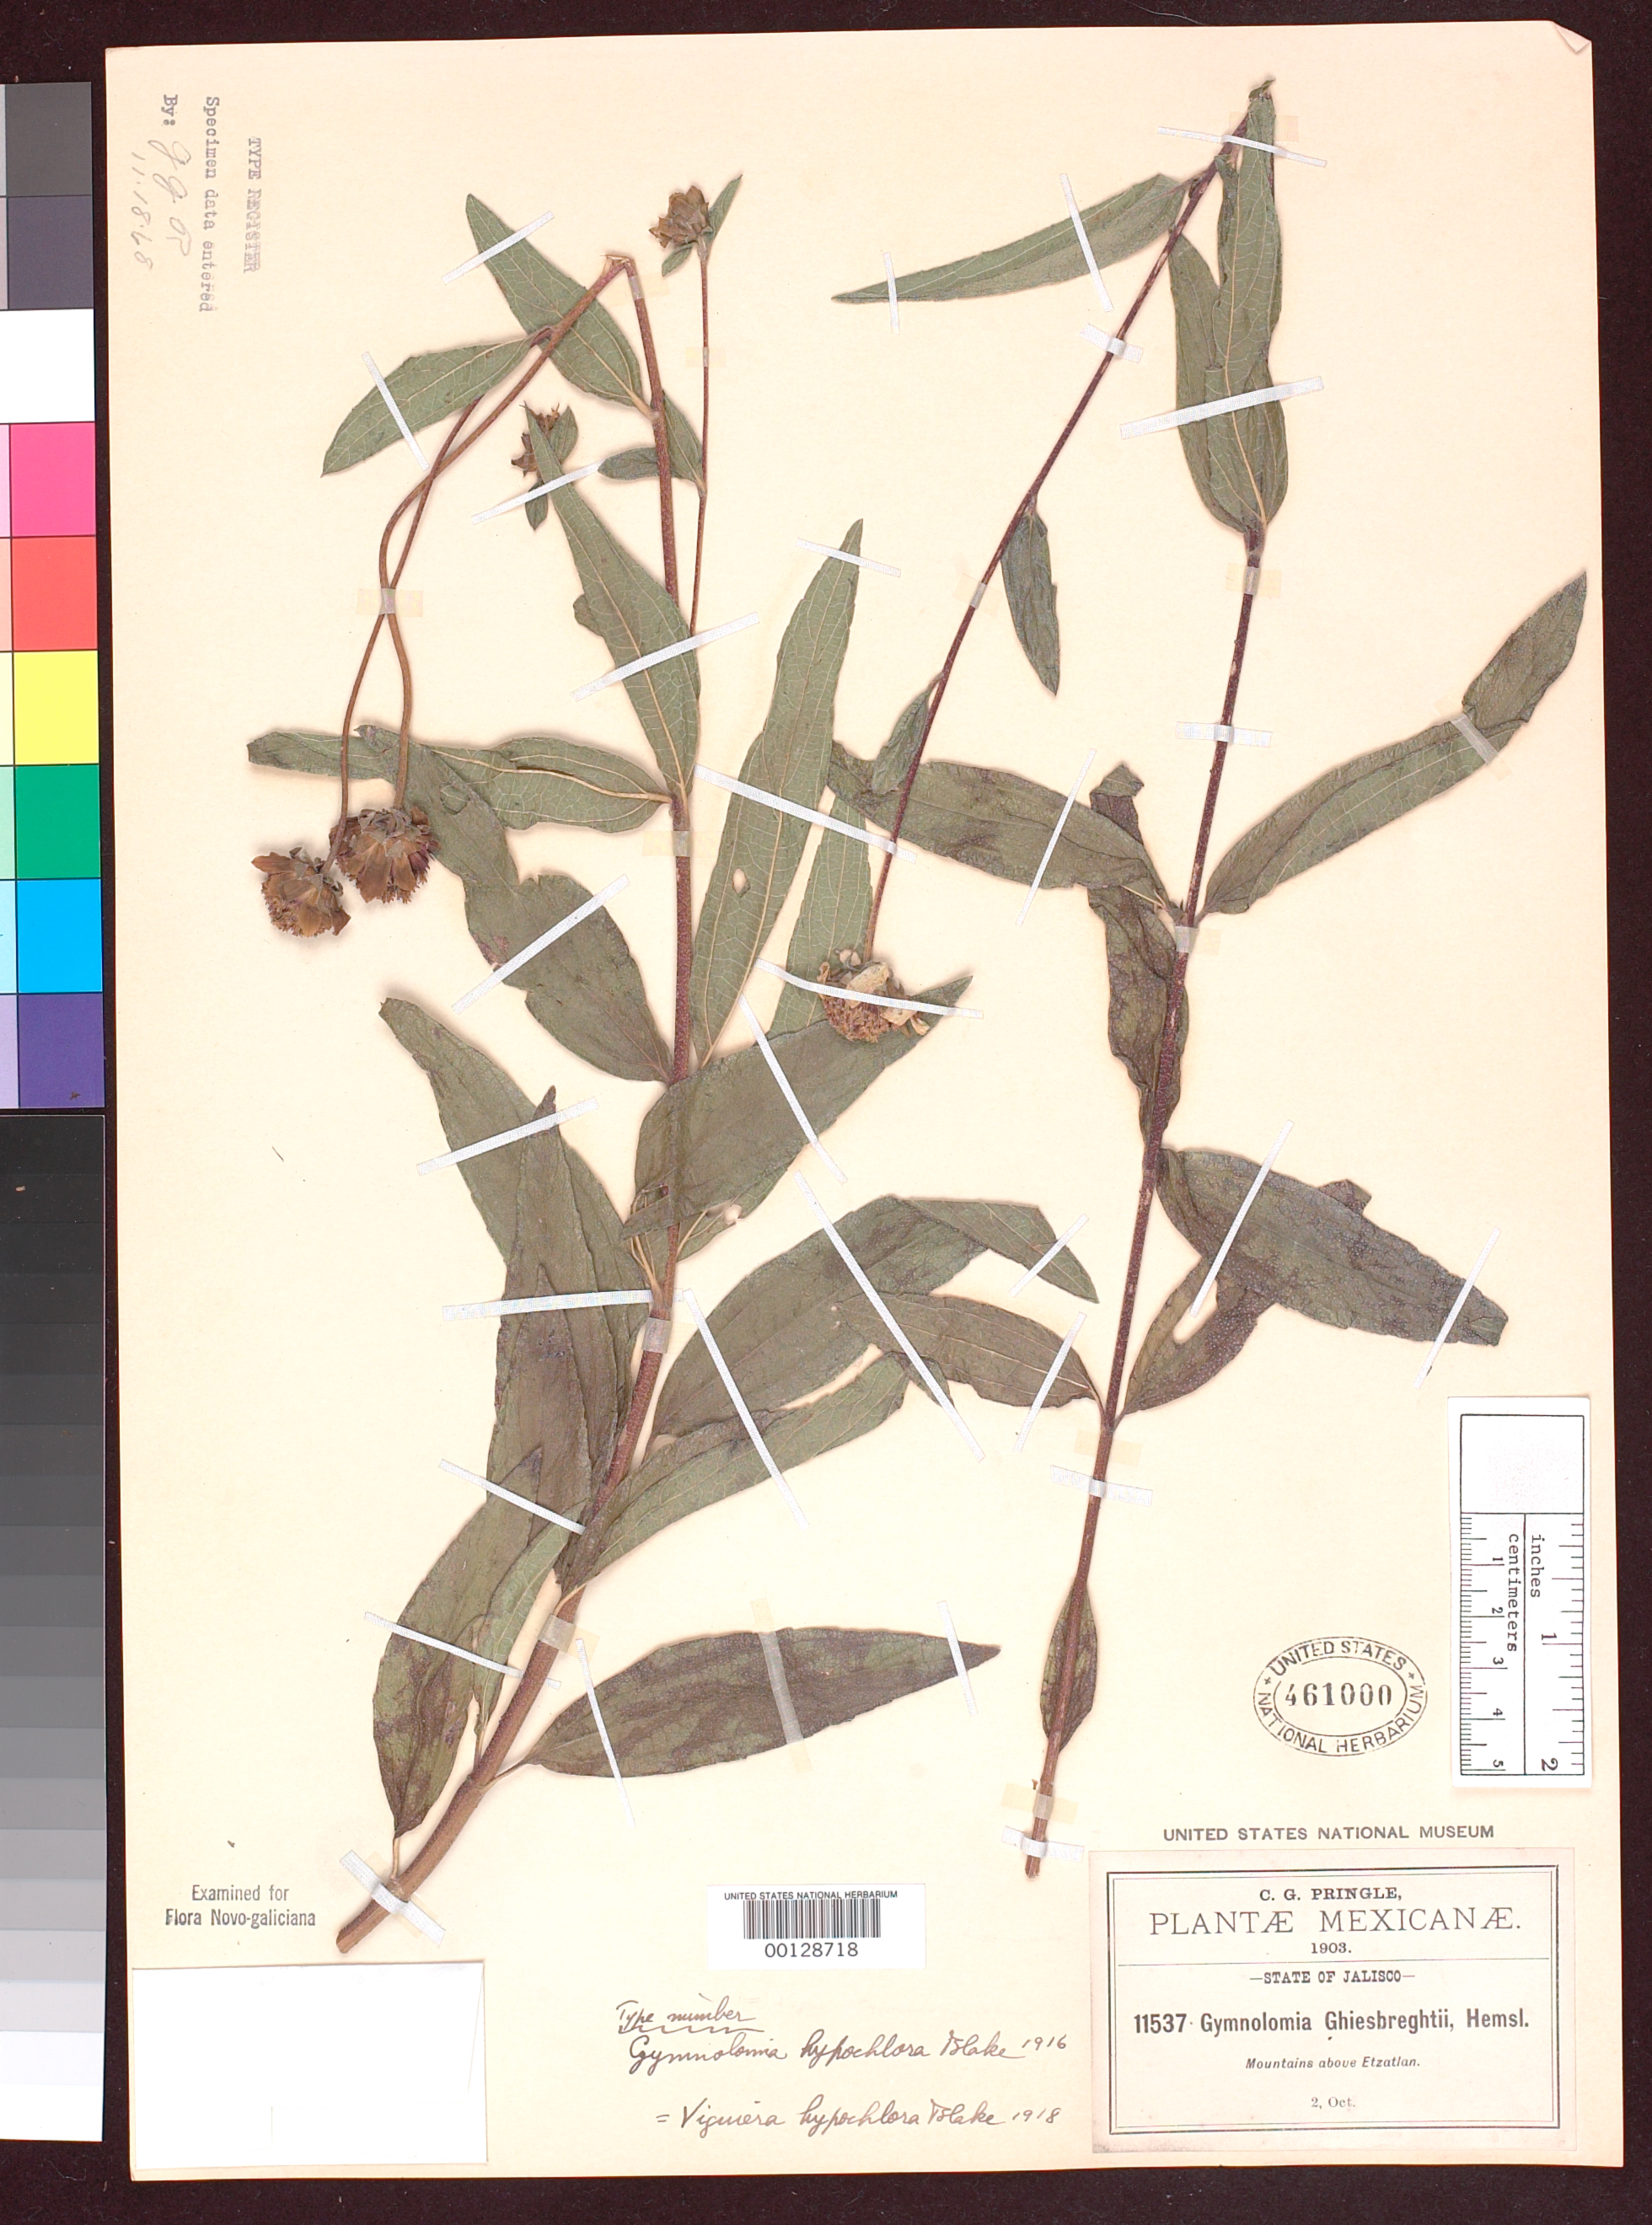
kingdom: Plantae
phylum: Tracheophyta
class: Magnoliopsida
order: Asterales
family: Asteraceae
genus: Gymnolomia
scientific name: Gymnolomia hypochlora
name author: S.F. Blake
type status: Isotype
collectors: C. G. Pringle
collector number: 11537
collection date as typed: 02 Oct 1903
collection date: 1903-10-02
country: Mexico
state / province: Jalisco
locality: Mountains above Etzatlan.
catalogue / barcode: US 461000